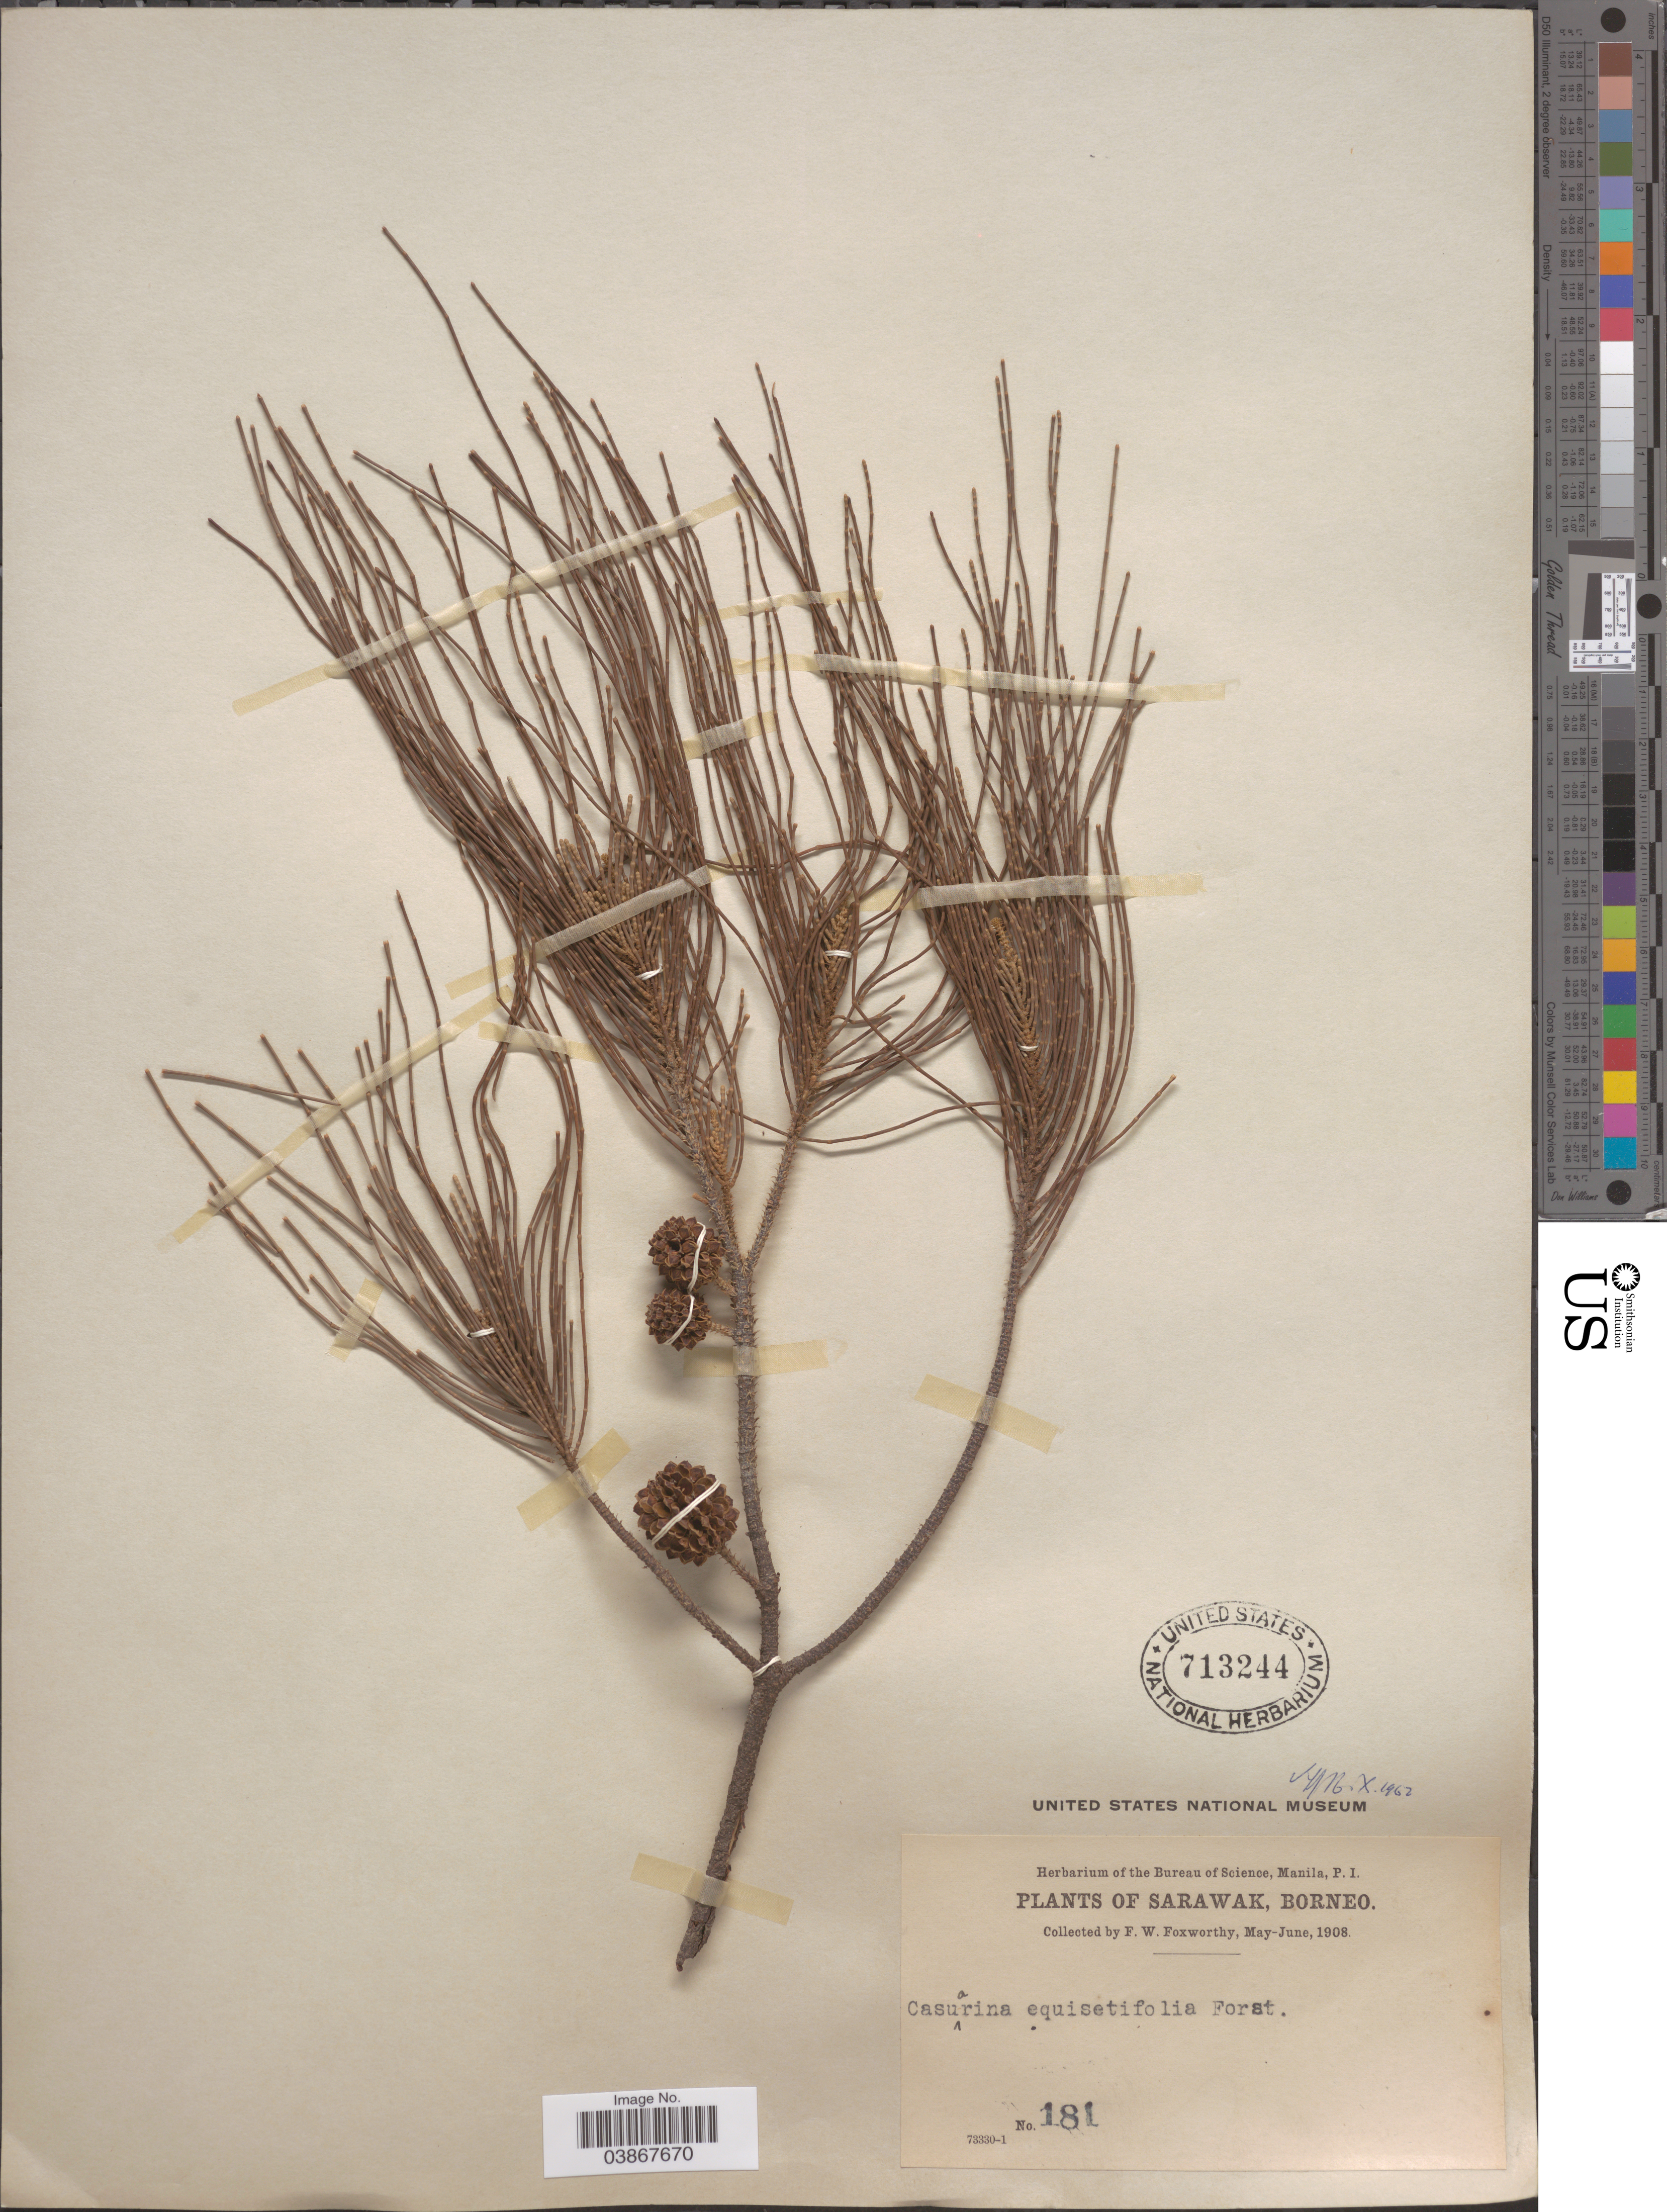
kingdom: Plantae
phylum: Tracheophyta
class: Magnoliopsida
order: Fagales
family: Casuarinaceae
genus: Casuarina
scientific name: Casuarina equisetifolia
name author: L.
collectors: F. W. Foxworthy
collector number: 181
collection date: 1908-05/1908-06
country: Malaysia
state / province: Sarawak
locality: Borneo.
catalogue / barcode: US 713244